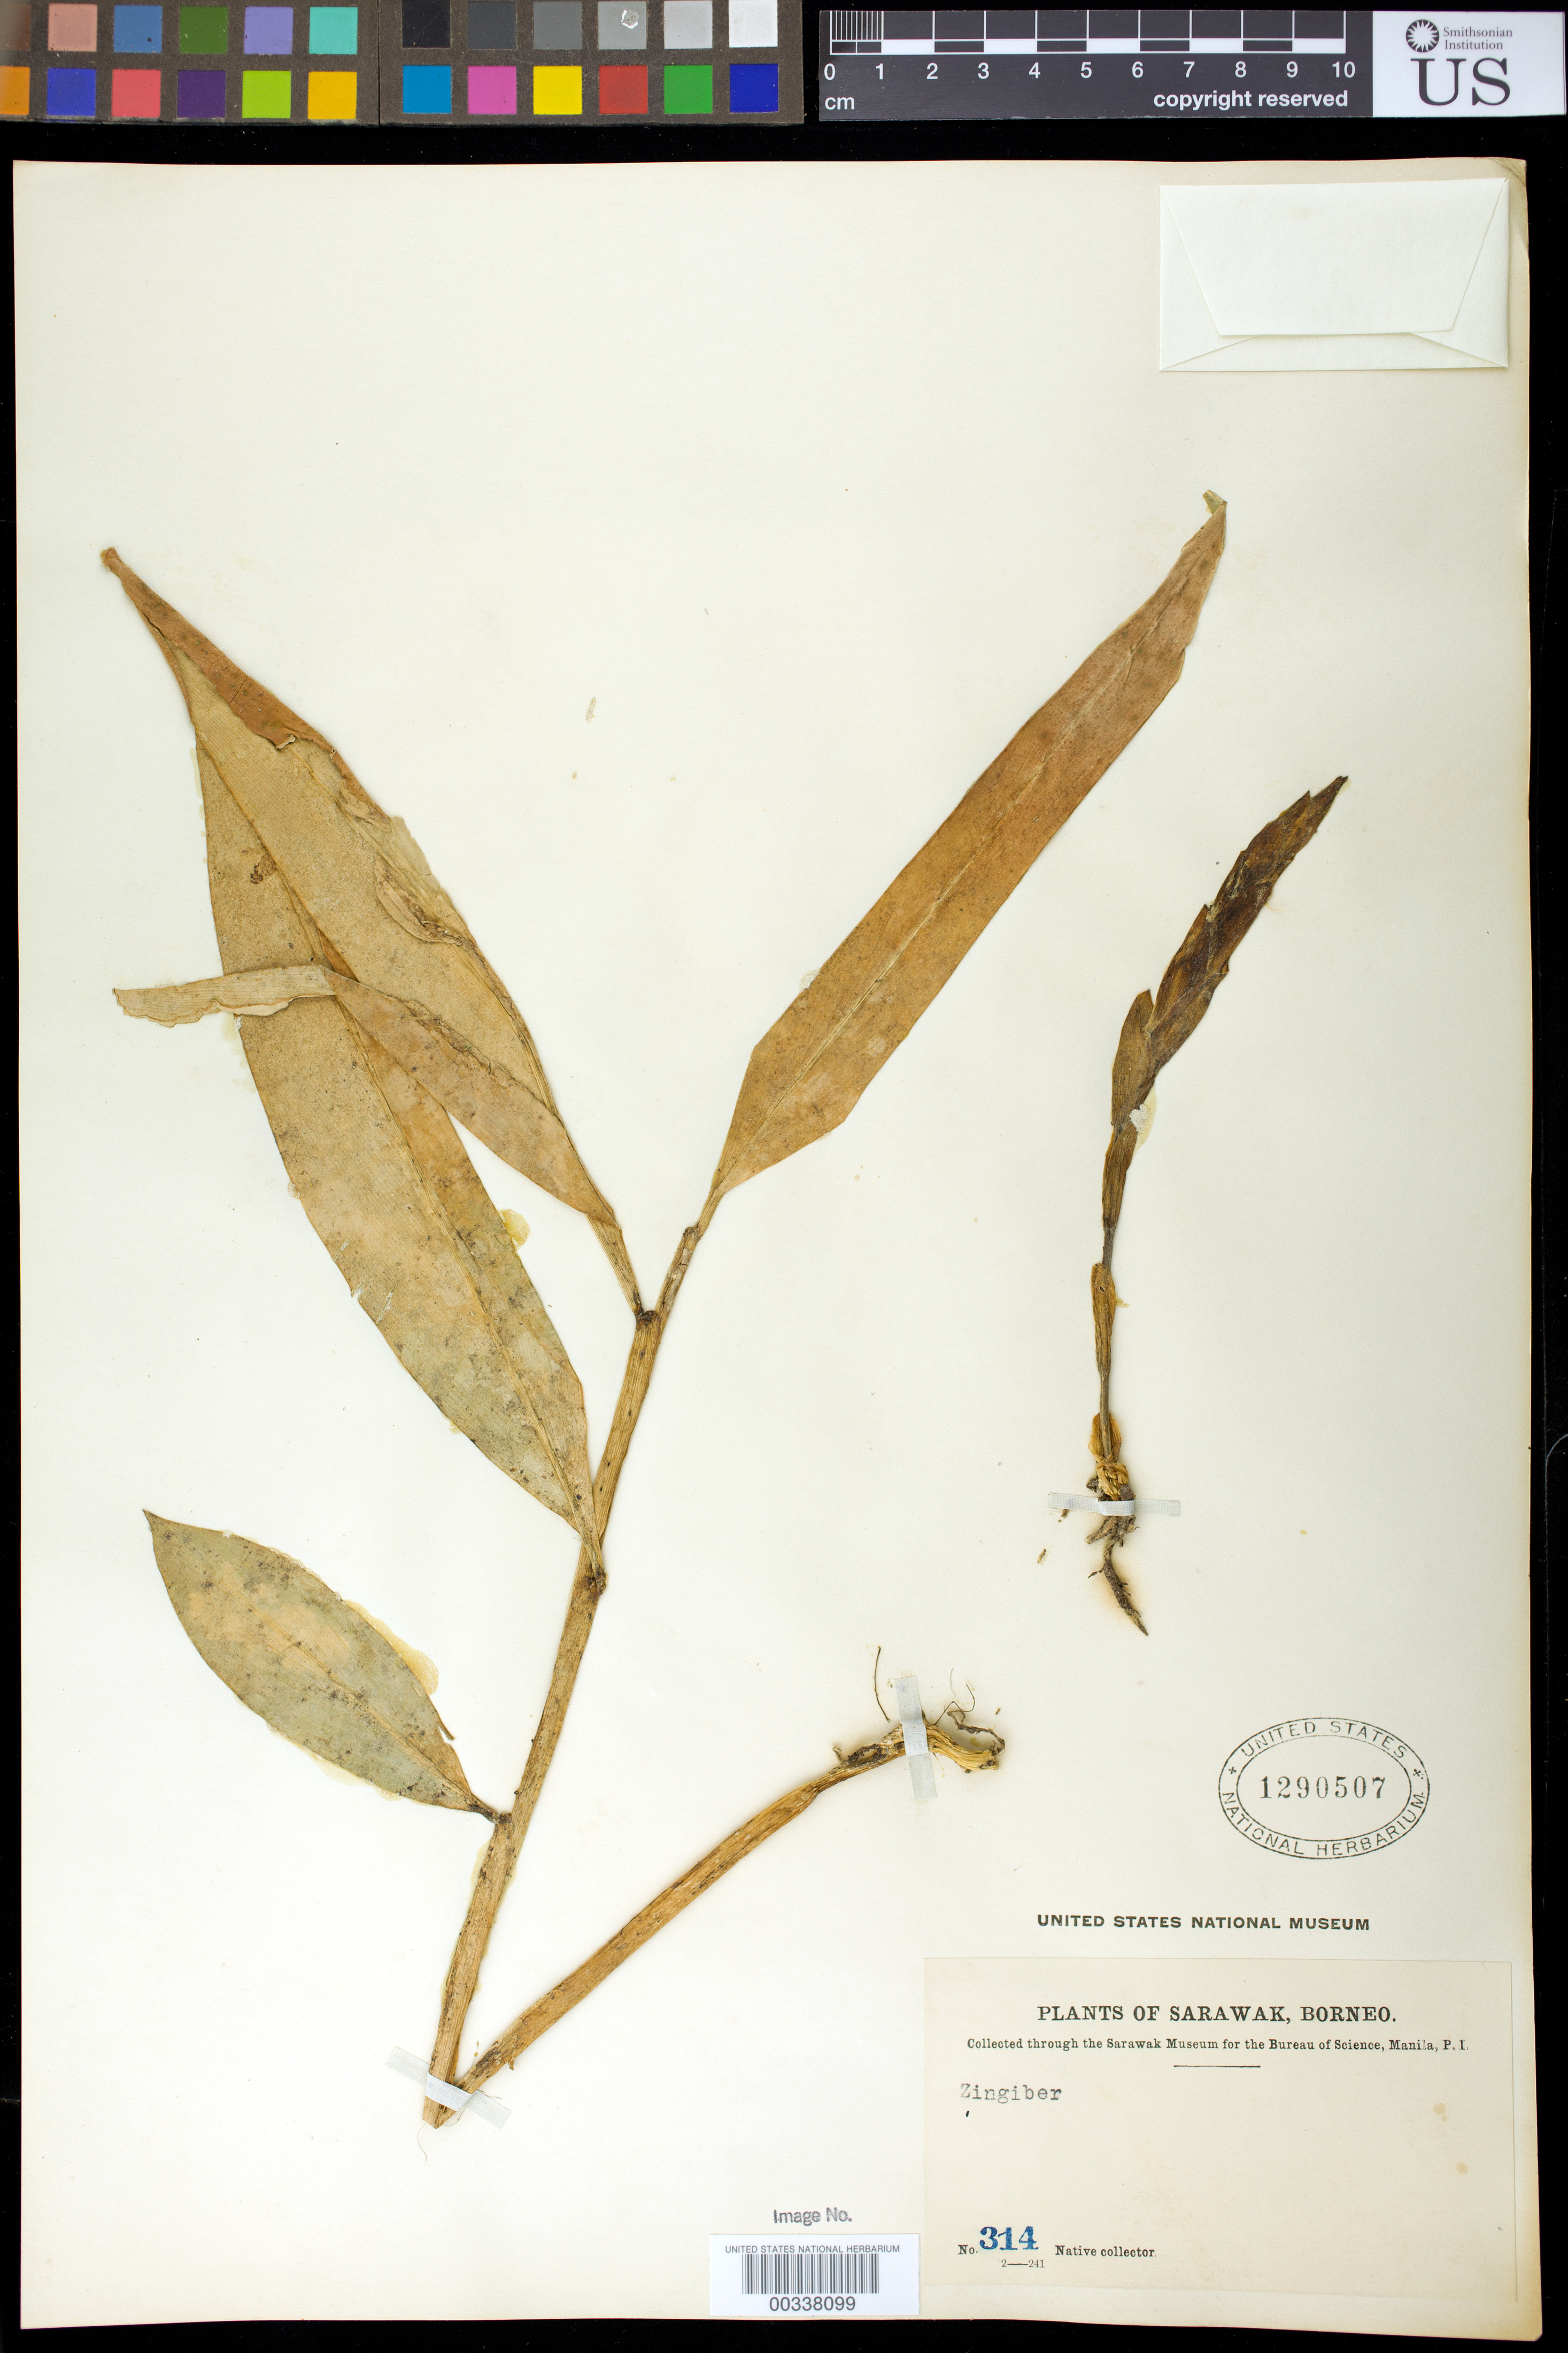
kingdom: Plantae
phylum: Tracheophyta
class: Liliopsida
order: Zingiberales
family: Zingiberaceae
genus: Zingiber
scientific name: Zingiber sp.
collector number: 314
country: Malaysia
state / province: Sarawak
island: Borneo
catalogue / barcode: US 1290507